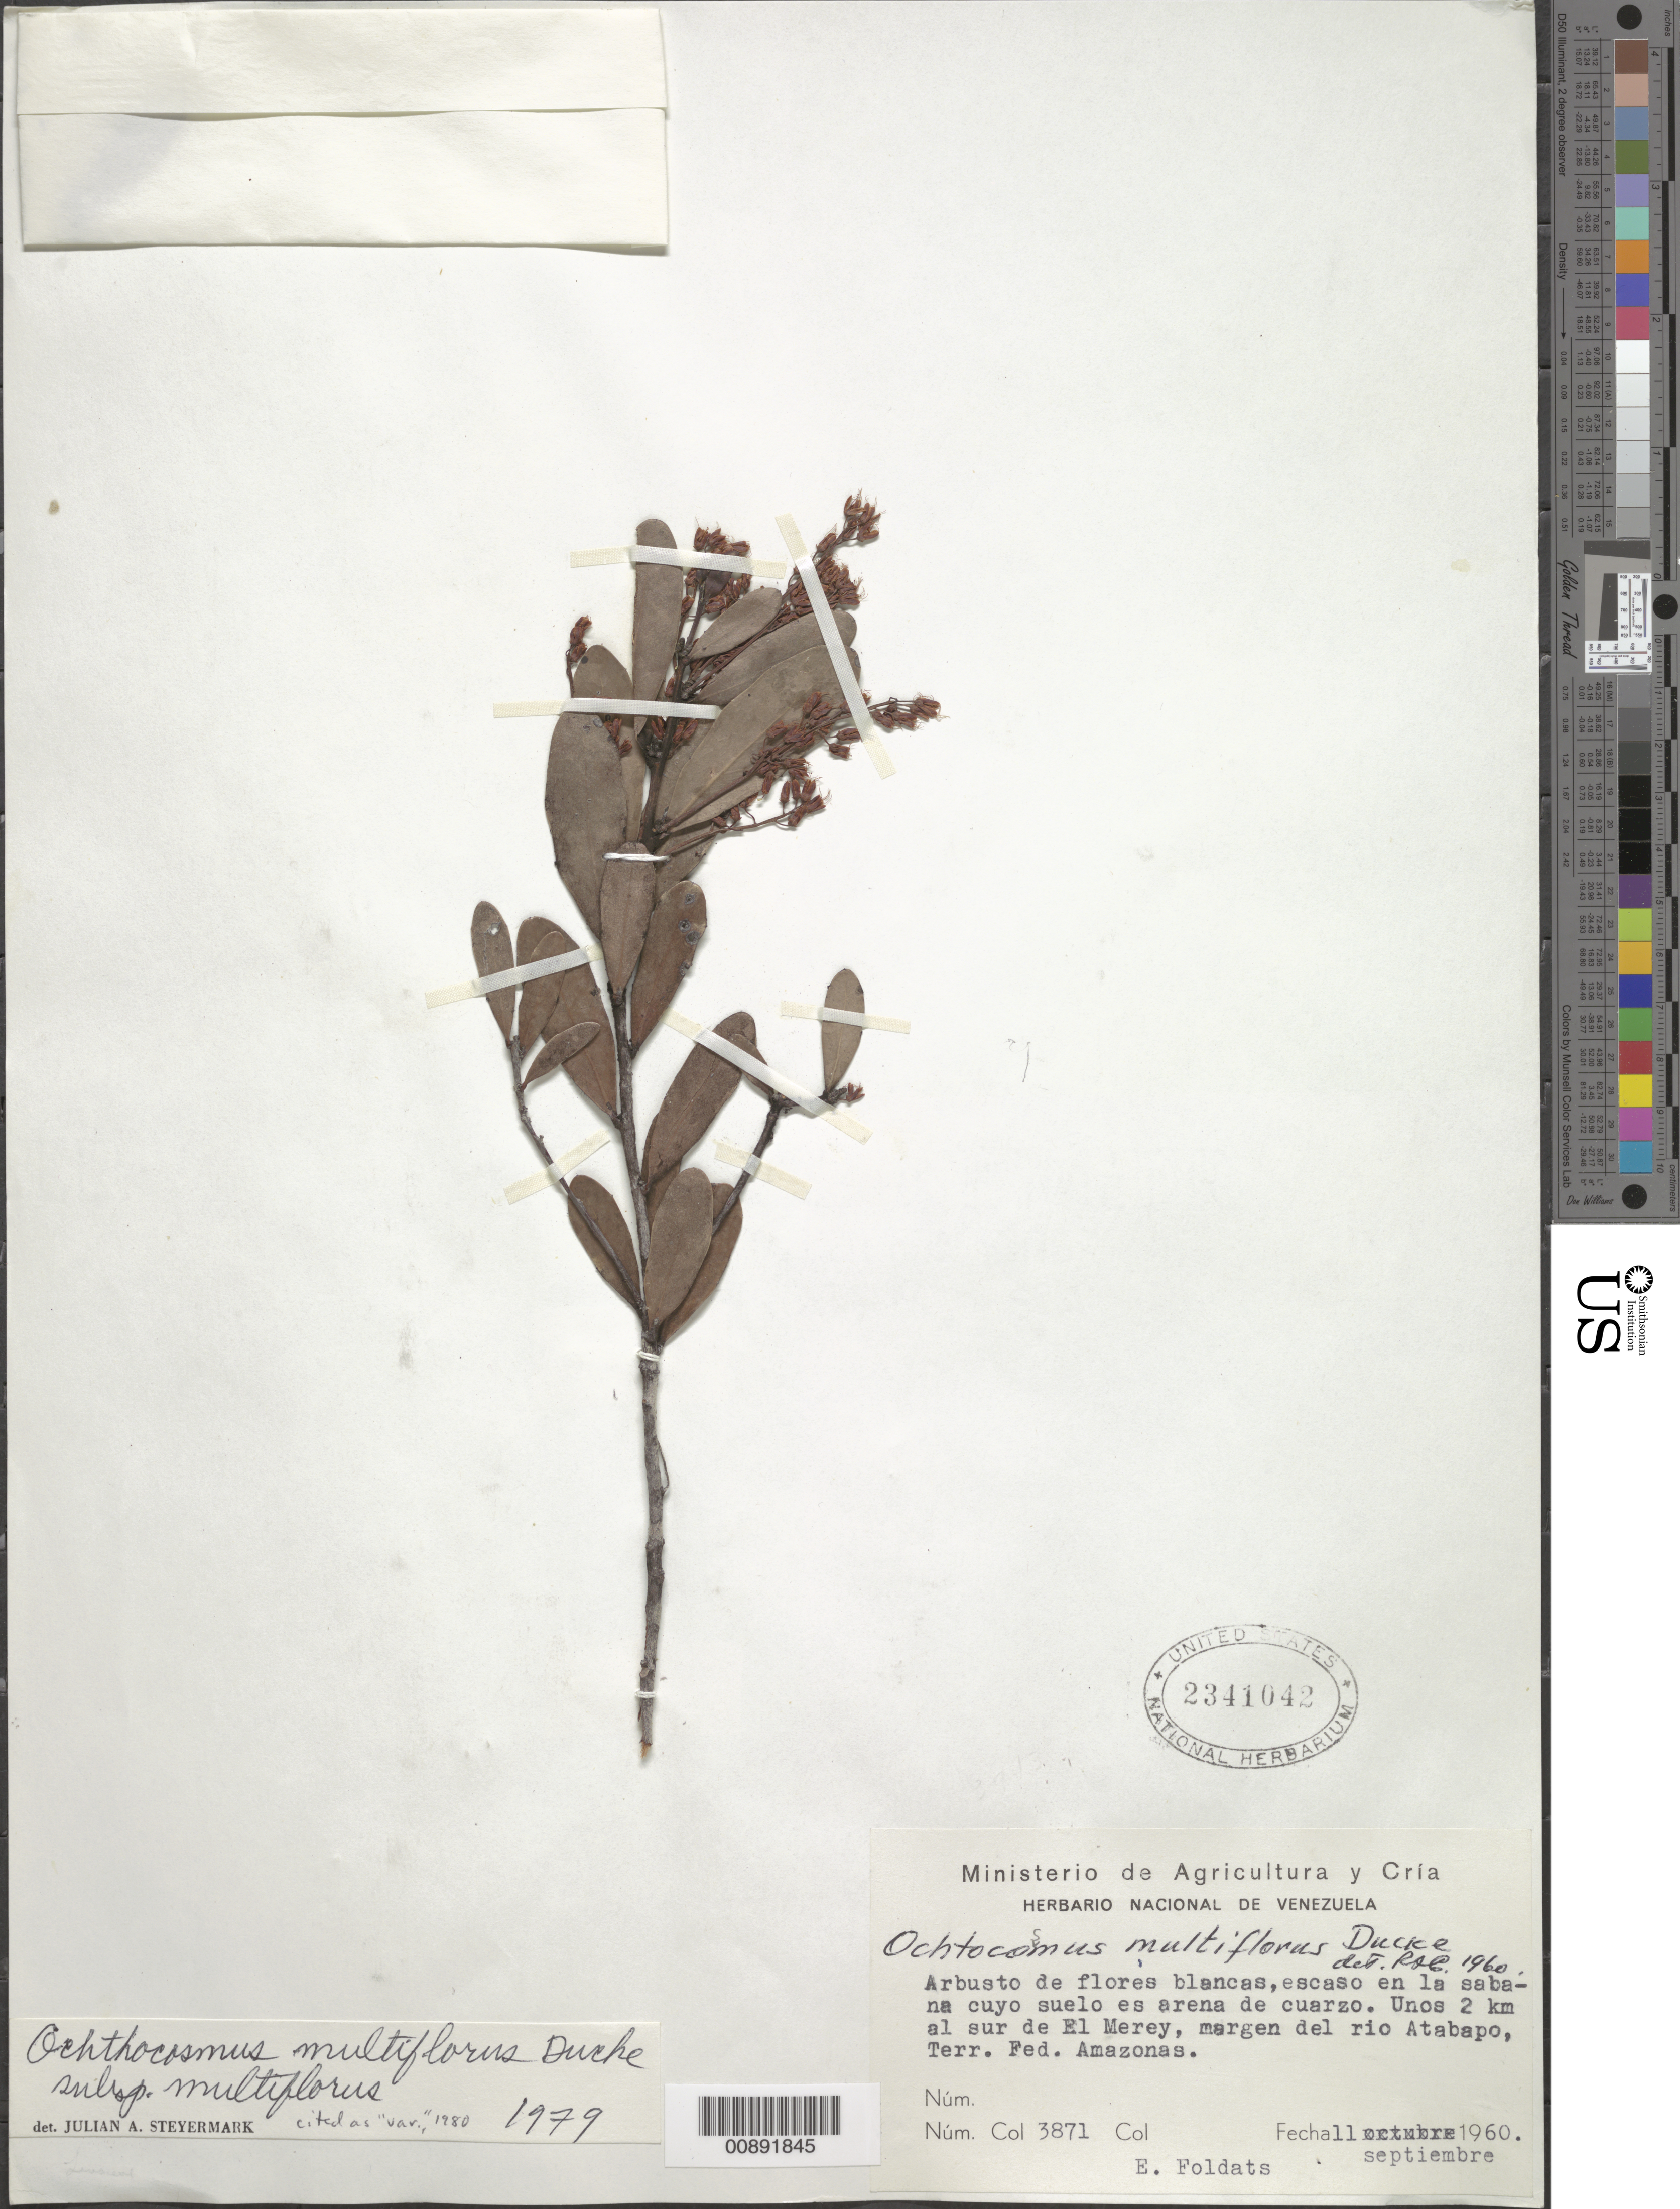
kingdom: Plantae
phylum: Tracheophyta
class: Magnoliopsida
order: Malpighiales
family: Ixonanthaceae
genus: Ochthocosmus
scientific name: Ochthocosmus multiflorus subsp. multiflorus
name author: Ducke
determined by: Steyermark, Julian A., (VEN)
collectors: E. Foldats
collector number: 3871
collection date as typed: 11-Sep-60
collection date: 1960-09-11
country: Venezuela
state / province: Amazonas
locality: Río Atabapo, 2 km al norte del Merey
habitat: Sabana cuyo suelo es arena de cuarzo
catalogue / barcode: US 2341042